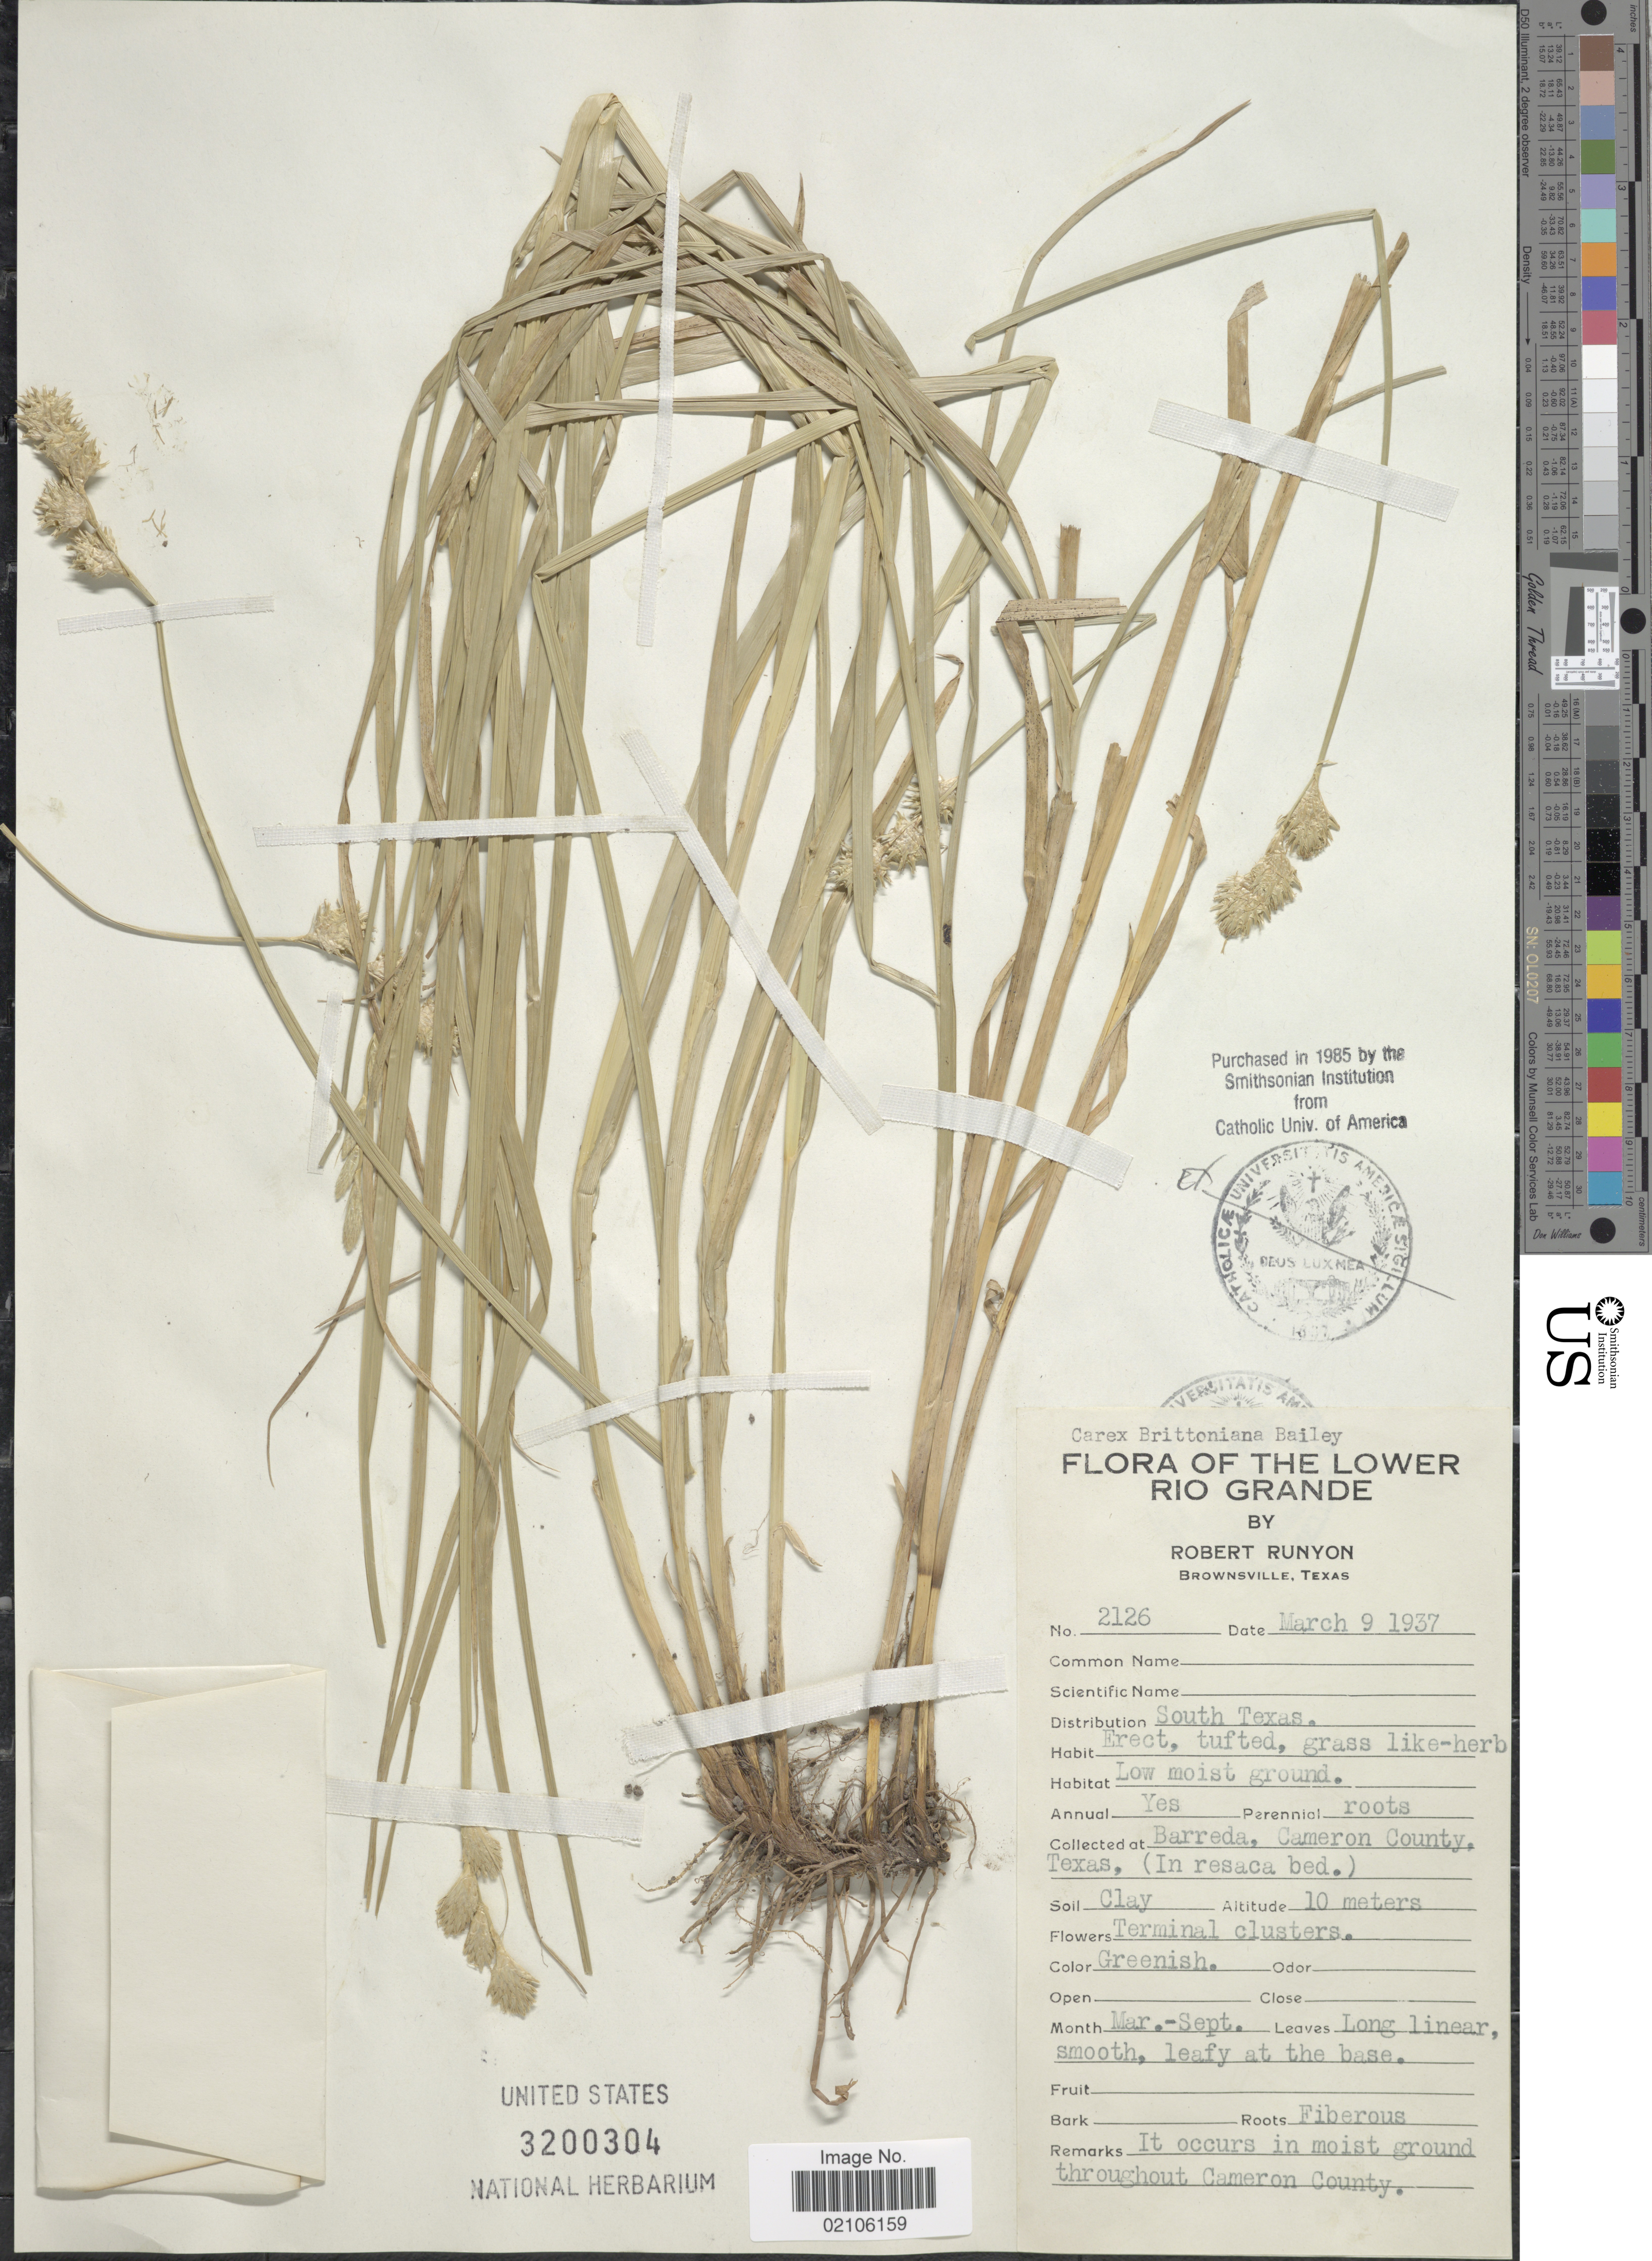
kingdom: Plantae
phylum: Tracheophyta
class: Liliopsida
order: Poales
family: Cyperaceae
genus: Carex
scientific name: Carex tetrastachya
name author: Scheele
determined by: Strong, Mark T., (BOT), Smithsonian Institution - National Museum of Natural History (UNITED STATES)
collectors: R. Runyon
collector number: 2126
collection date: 1937-03-09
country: United States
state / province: Texas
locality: Lower Rio Grande, low moist ground, Bareda, Cameron County, in moist ground throughout Cameron County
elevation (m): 10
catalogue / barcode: US 3200304